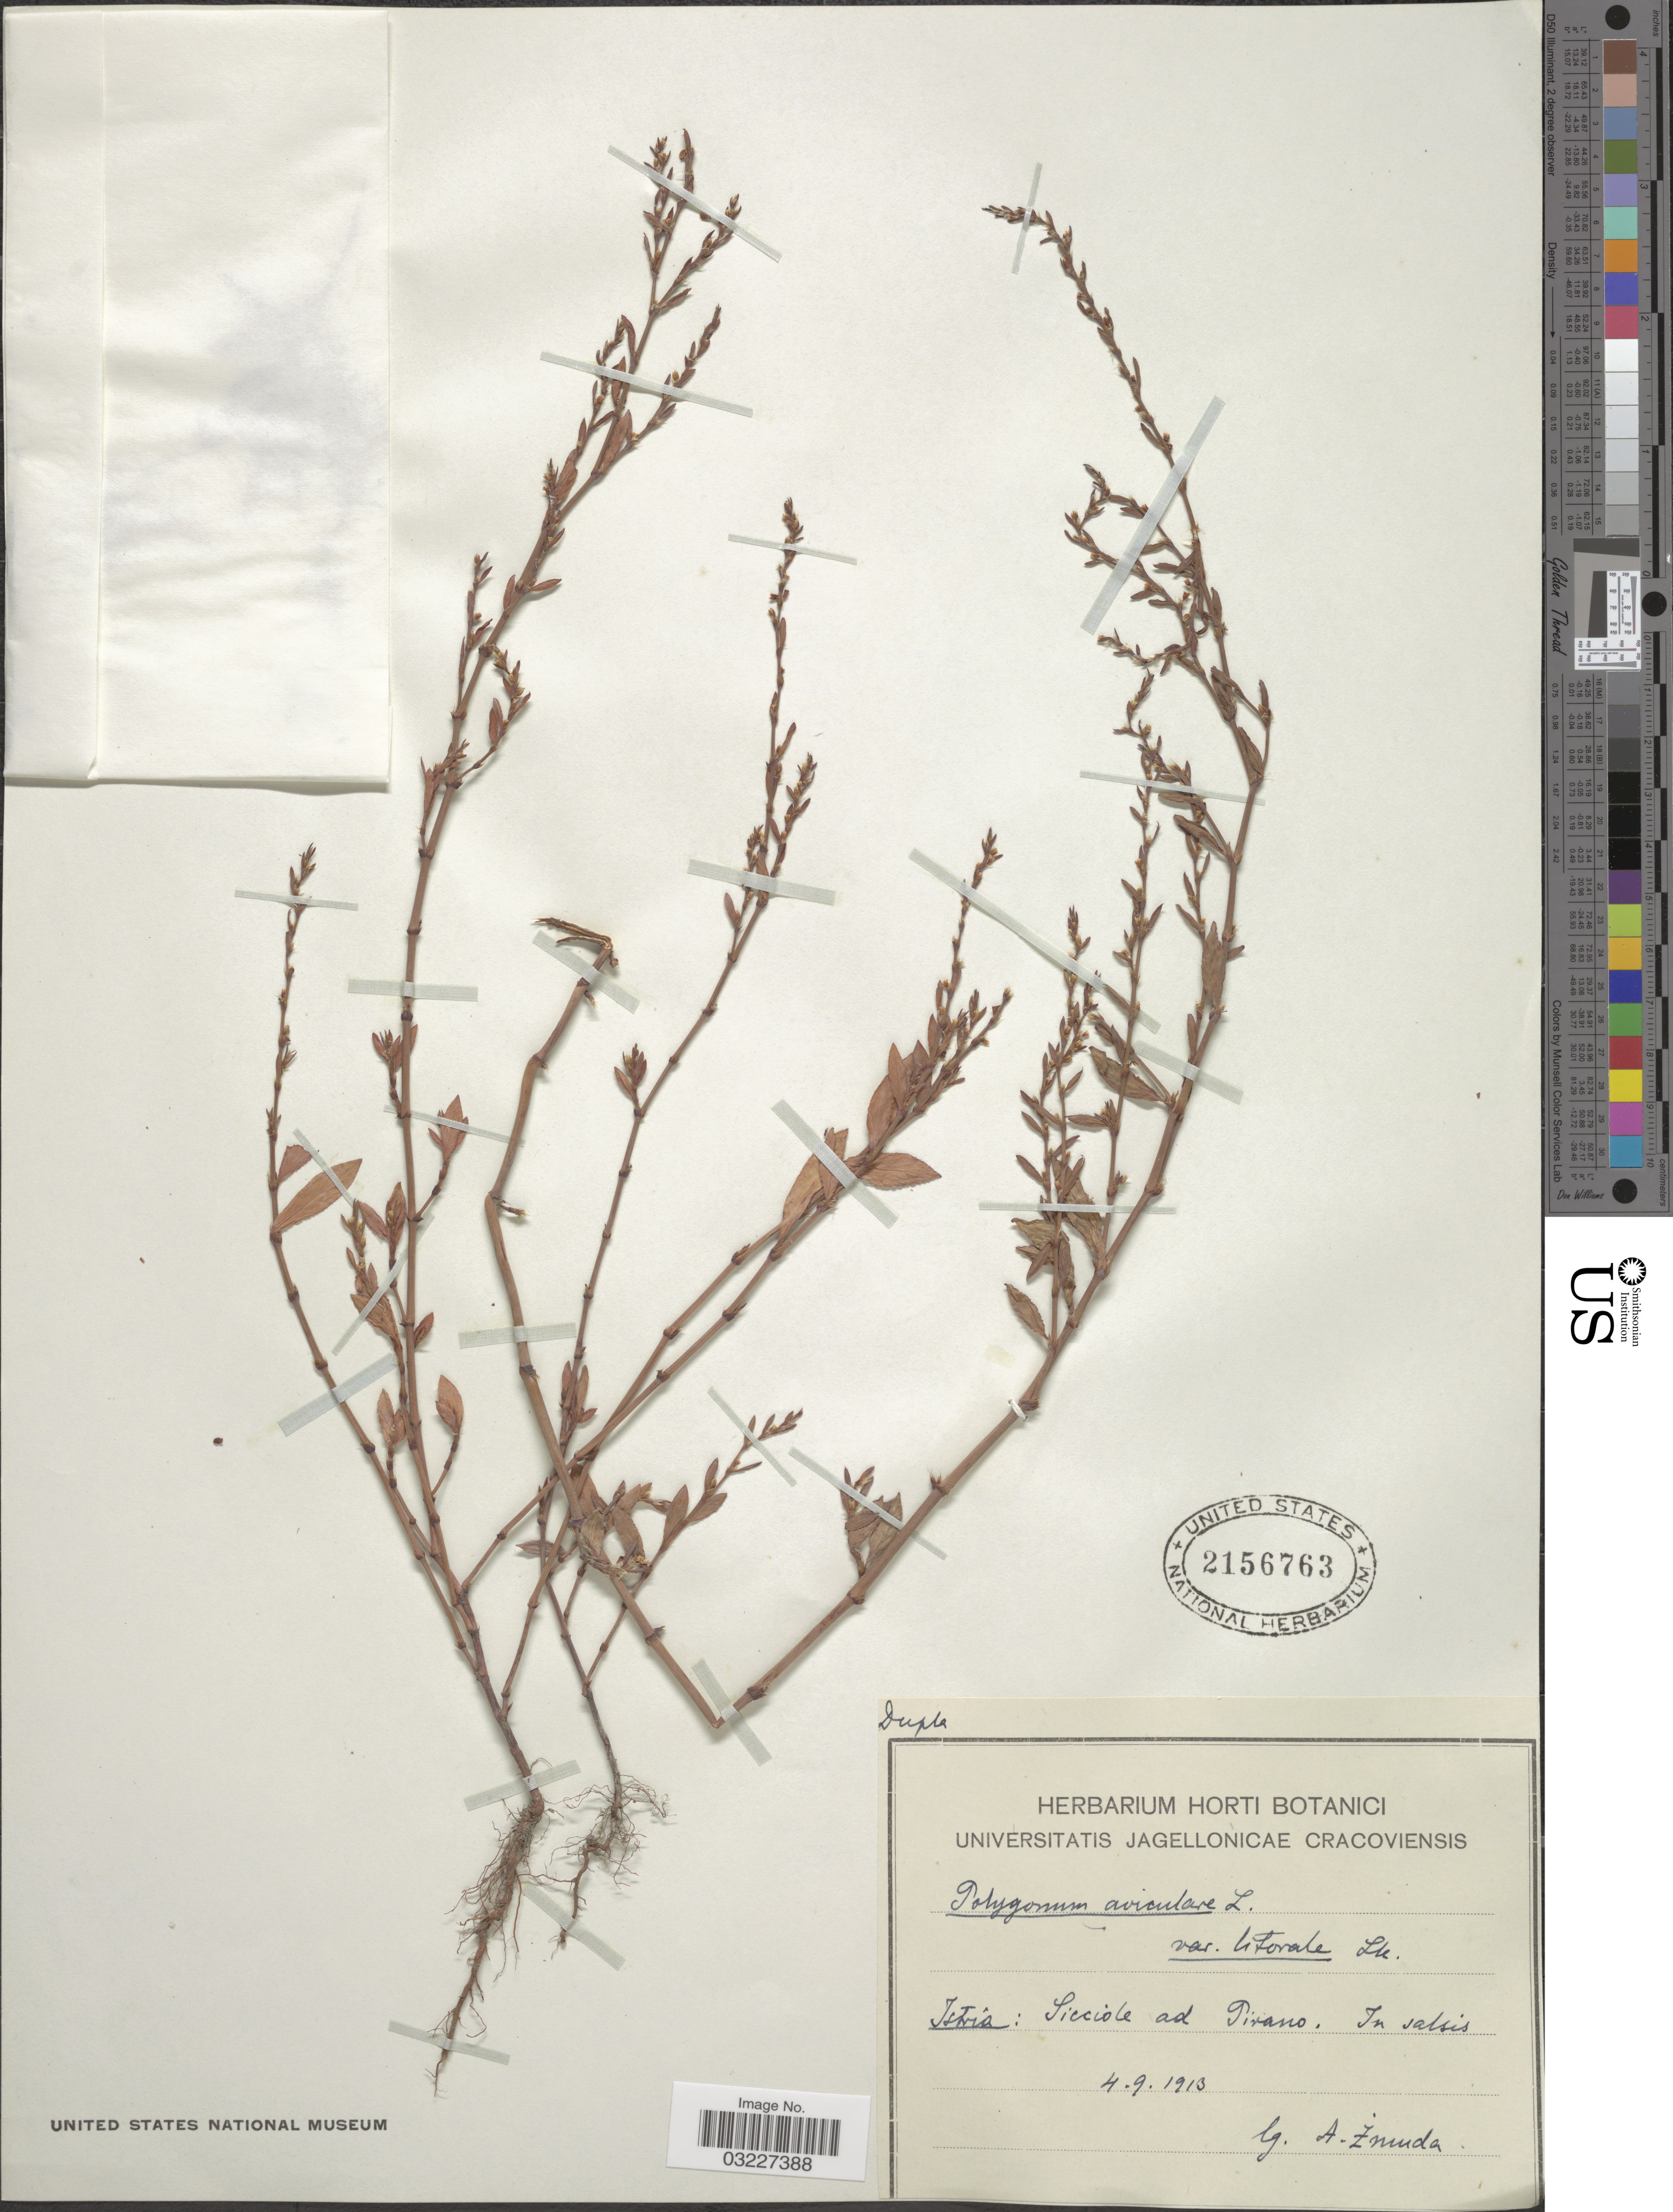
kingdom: Plantae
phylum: Tracheophyta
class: Magnoliopsida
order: Caryophyllales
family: Polygonaceae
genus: Polygonum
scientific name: Polygonum aviculare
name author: L.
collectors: A. Zmuda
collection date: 1913-09-04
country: Croatia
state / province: Istria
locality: Sicciole ad Pirano.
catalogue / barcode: US 2156763